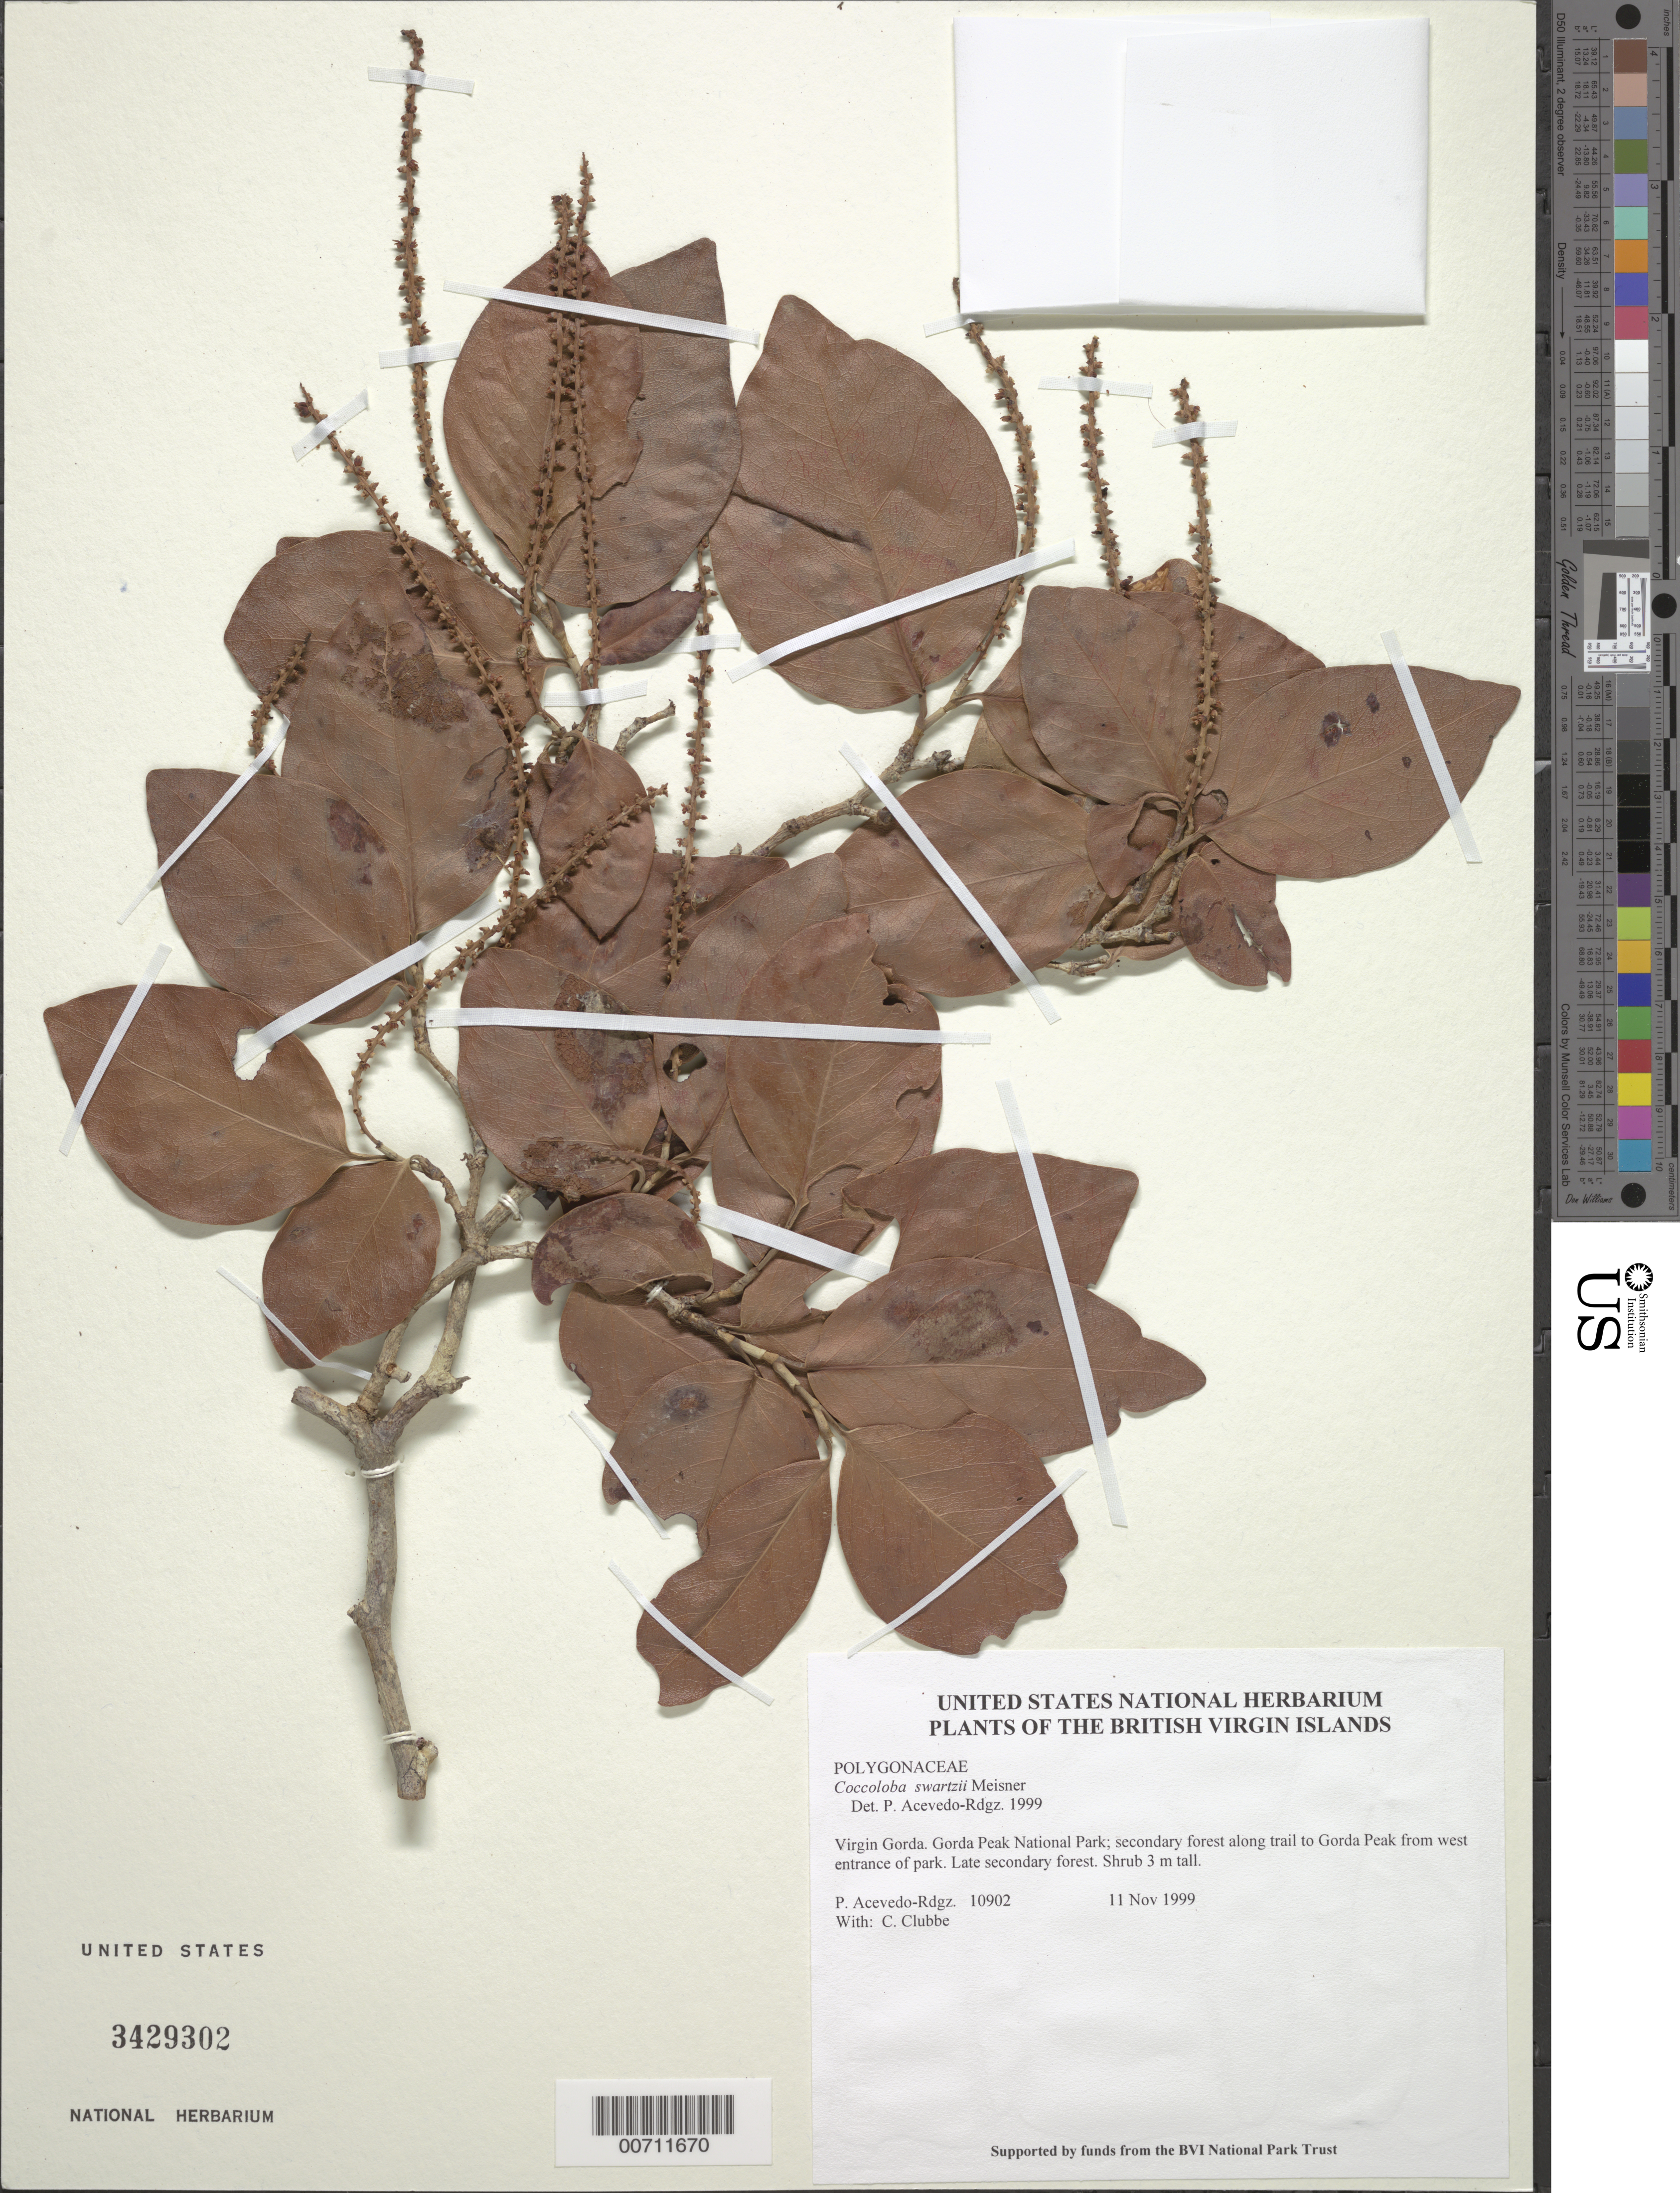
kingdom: Plantae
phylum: Tracheophyta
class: Magnoliopsida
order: Caryophyllales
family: Polygonaceae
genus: Coccoloba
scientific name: Coccoloba swartzii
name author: Meisn.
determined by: Acevedo-Rodríguez, P., (BOT), Smithsonian Institution - National Museum of Natural History (UNITED STATES)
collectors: P. Acevedo-Rodr., C. Clubbe, M. Gillman & C. Hankamer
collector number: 10902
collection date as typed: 11 Nov 1999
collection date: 1999-11-11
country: British Virgin Islands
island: Virgin Gorda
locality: Gorda Peak National Park; secondary forest along trail to Gorda Peak from west entrance of park.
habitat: Late secondary forest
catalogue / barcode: US 3429302